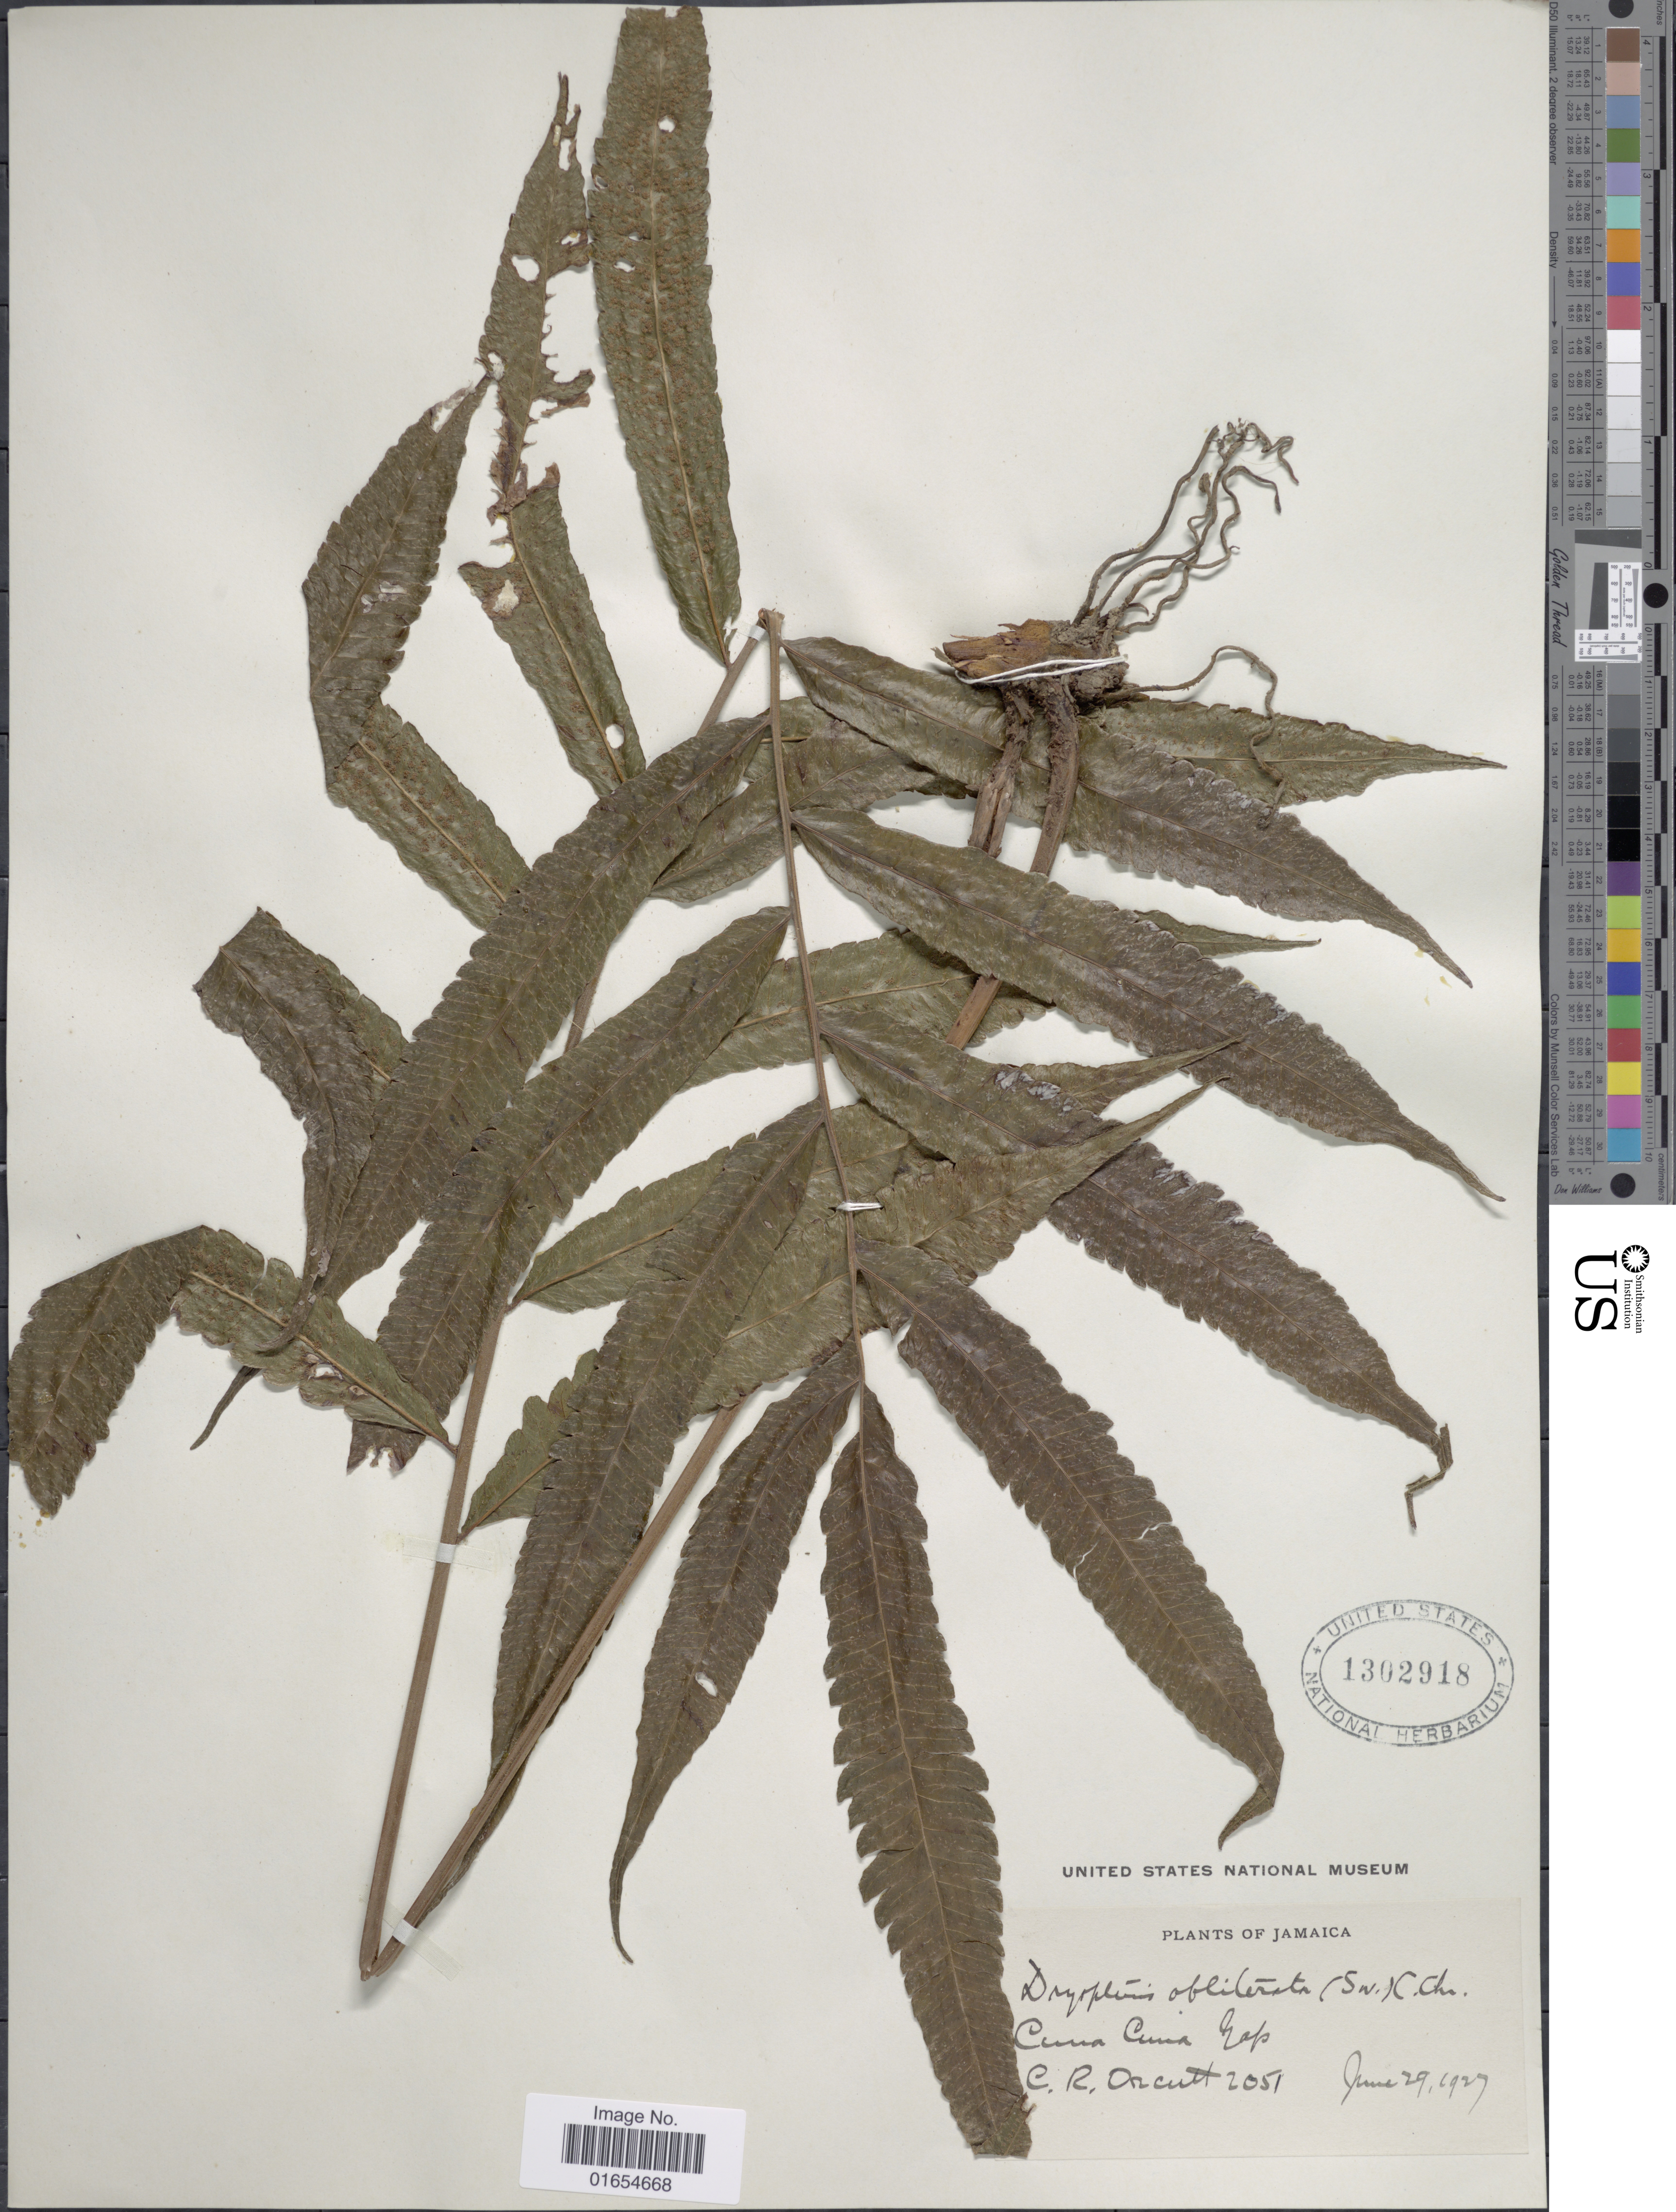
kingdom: Plantae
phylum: Tracheophyta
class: Polypodiopsida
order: Polypodiales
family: Thelypteridaceae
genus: Goniopteris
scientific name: Goniopteris obliterata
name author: (Sw.) C. Presl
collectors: C. R. Orcutt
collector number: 2051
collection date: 1927-06-29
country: Jamaica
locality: Cuma Cuma Gap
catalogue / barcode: US 1302918